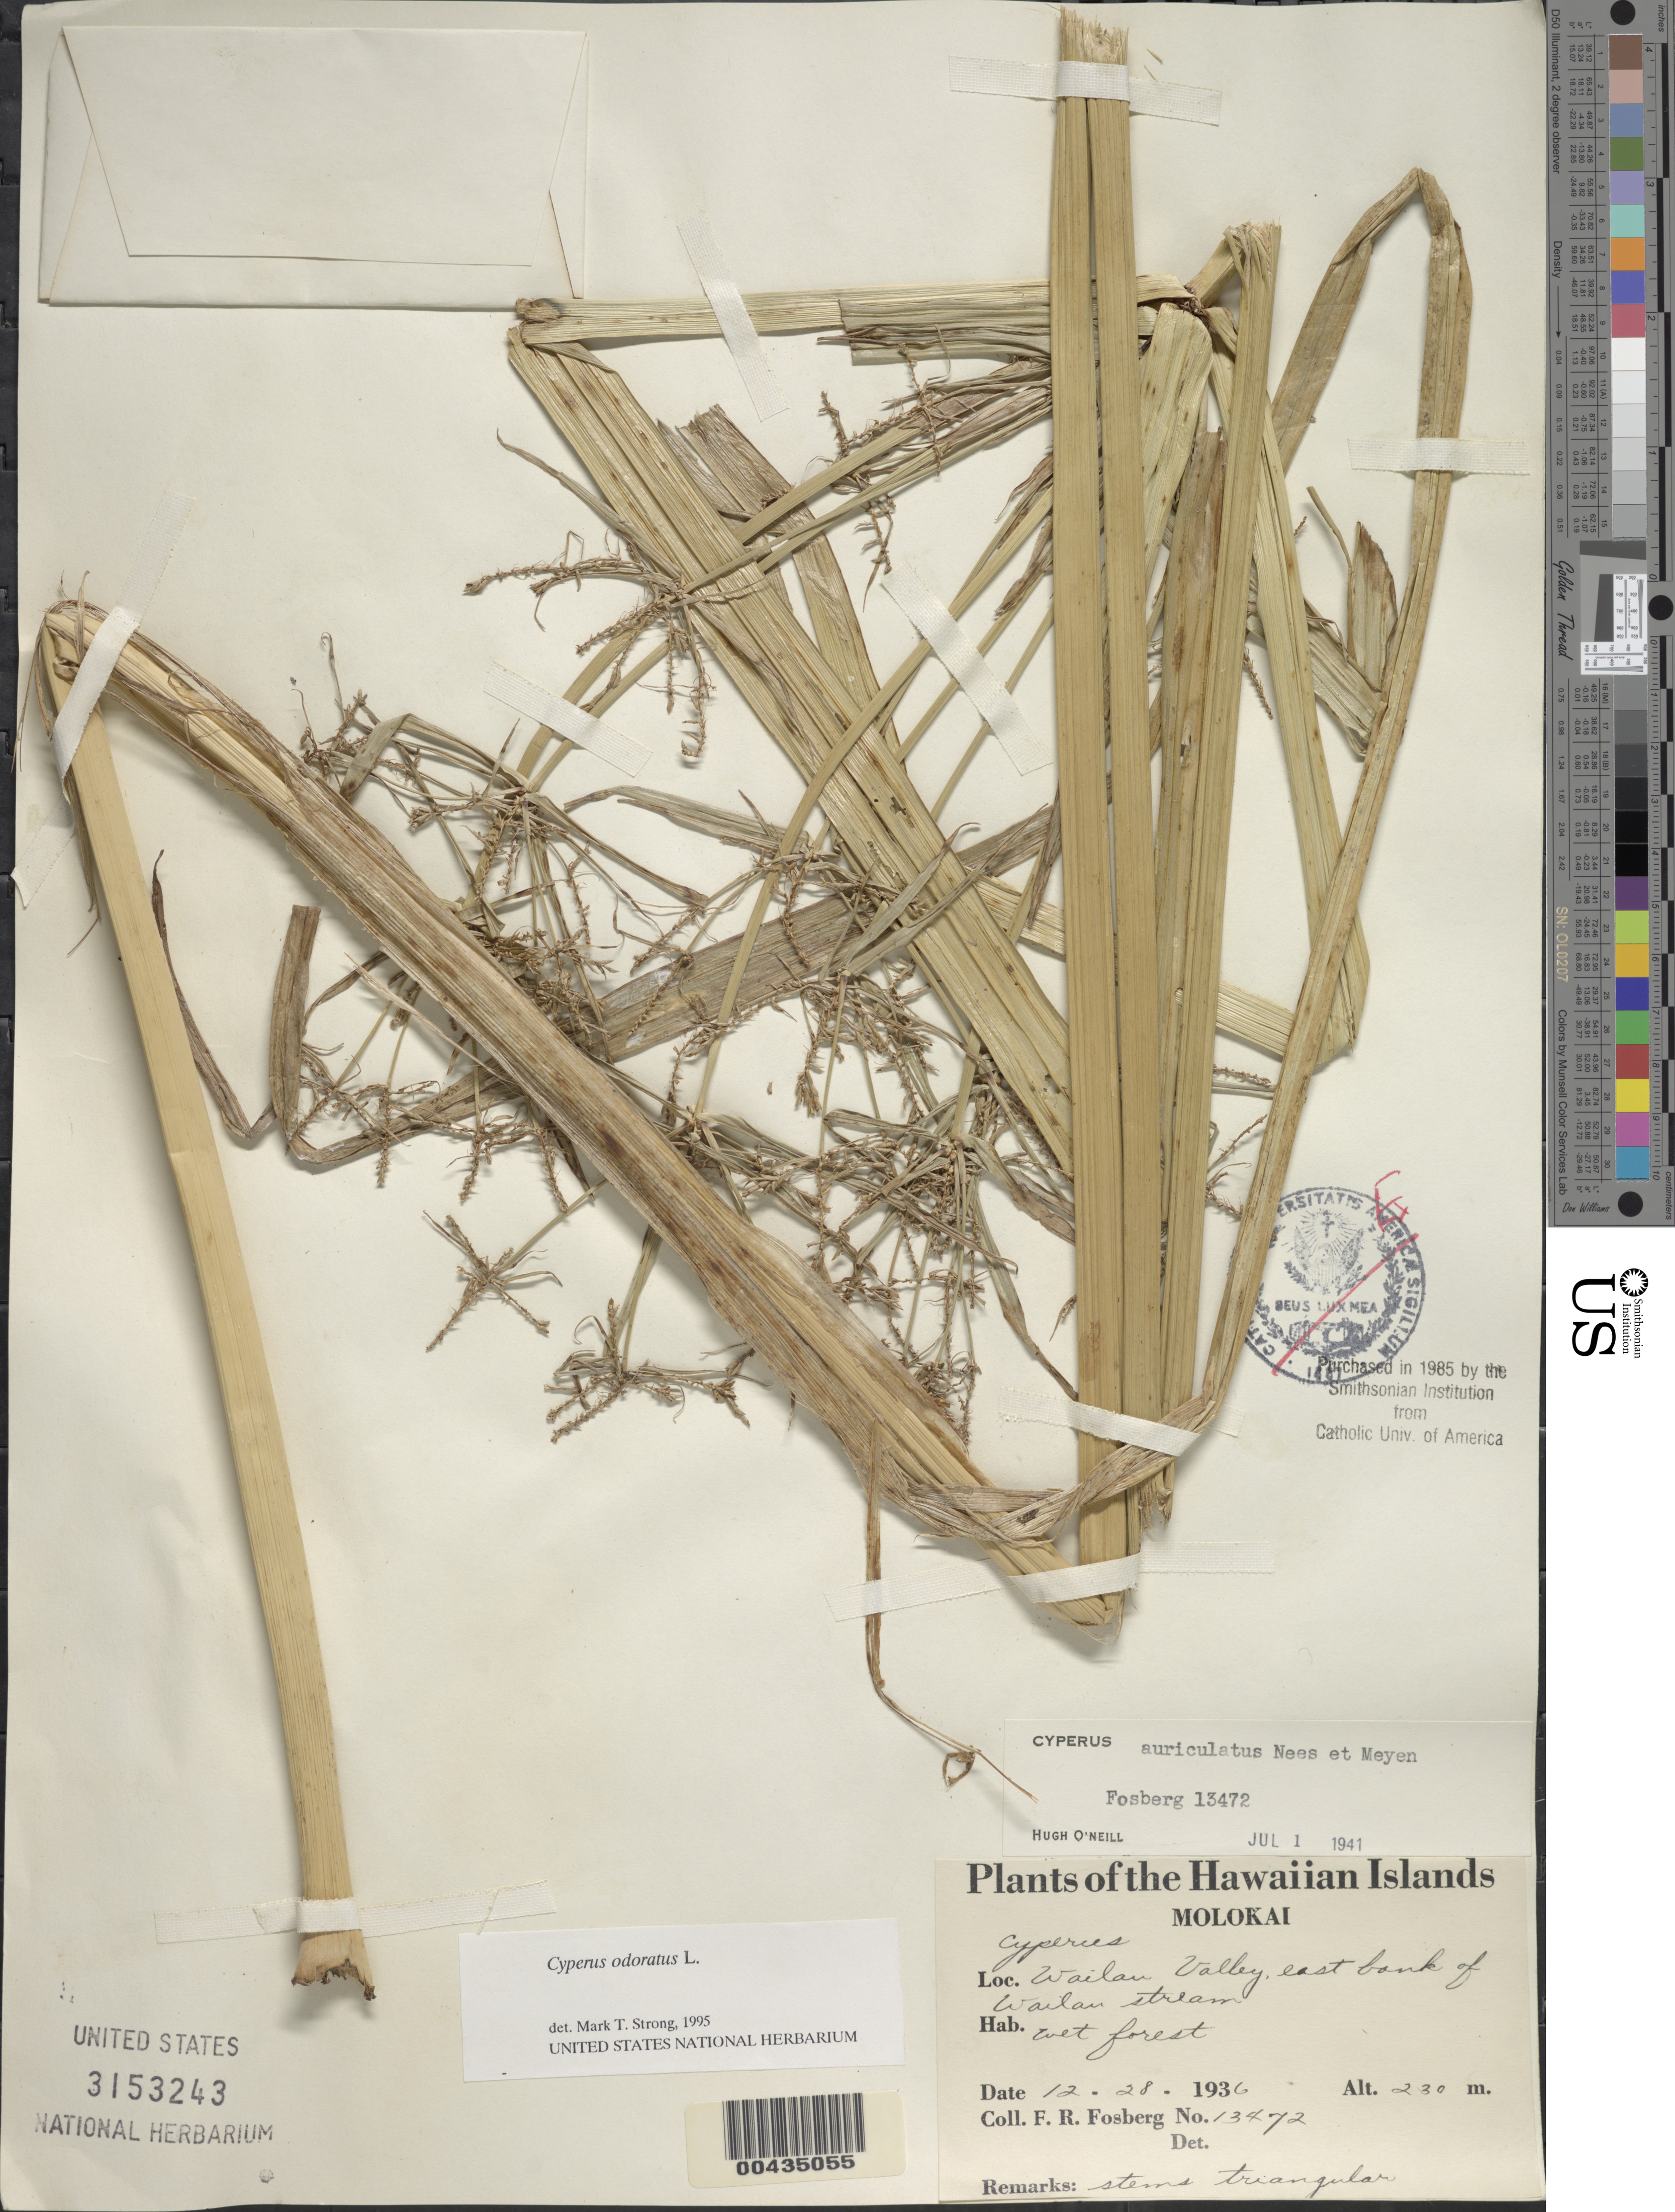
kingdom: Plantae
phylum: Tracheophyta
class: Liliopsida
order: Poales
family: Cyperaceae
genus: Cyperus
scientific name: Cyperus prescottianus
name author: Hook. & Arn.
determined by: Wagner, W. L., (BOT), Smithsonian Institution - National Museum of Natural History (UNITED STATES)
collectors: F. R. Fosberg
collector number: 13472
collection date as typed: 28 Dec 1936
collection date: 1936-12-28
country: United States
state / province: Hawaii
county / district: Maui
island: Moloka'i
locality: Wailau Valley, east bank of Wailau stream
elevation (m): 230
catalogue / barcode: US 3153243